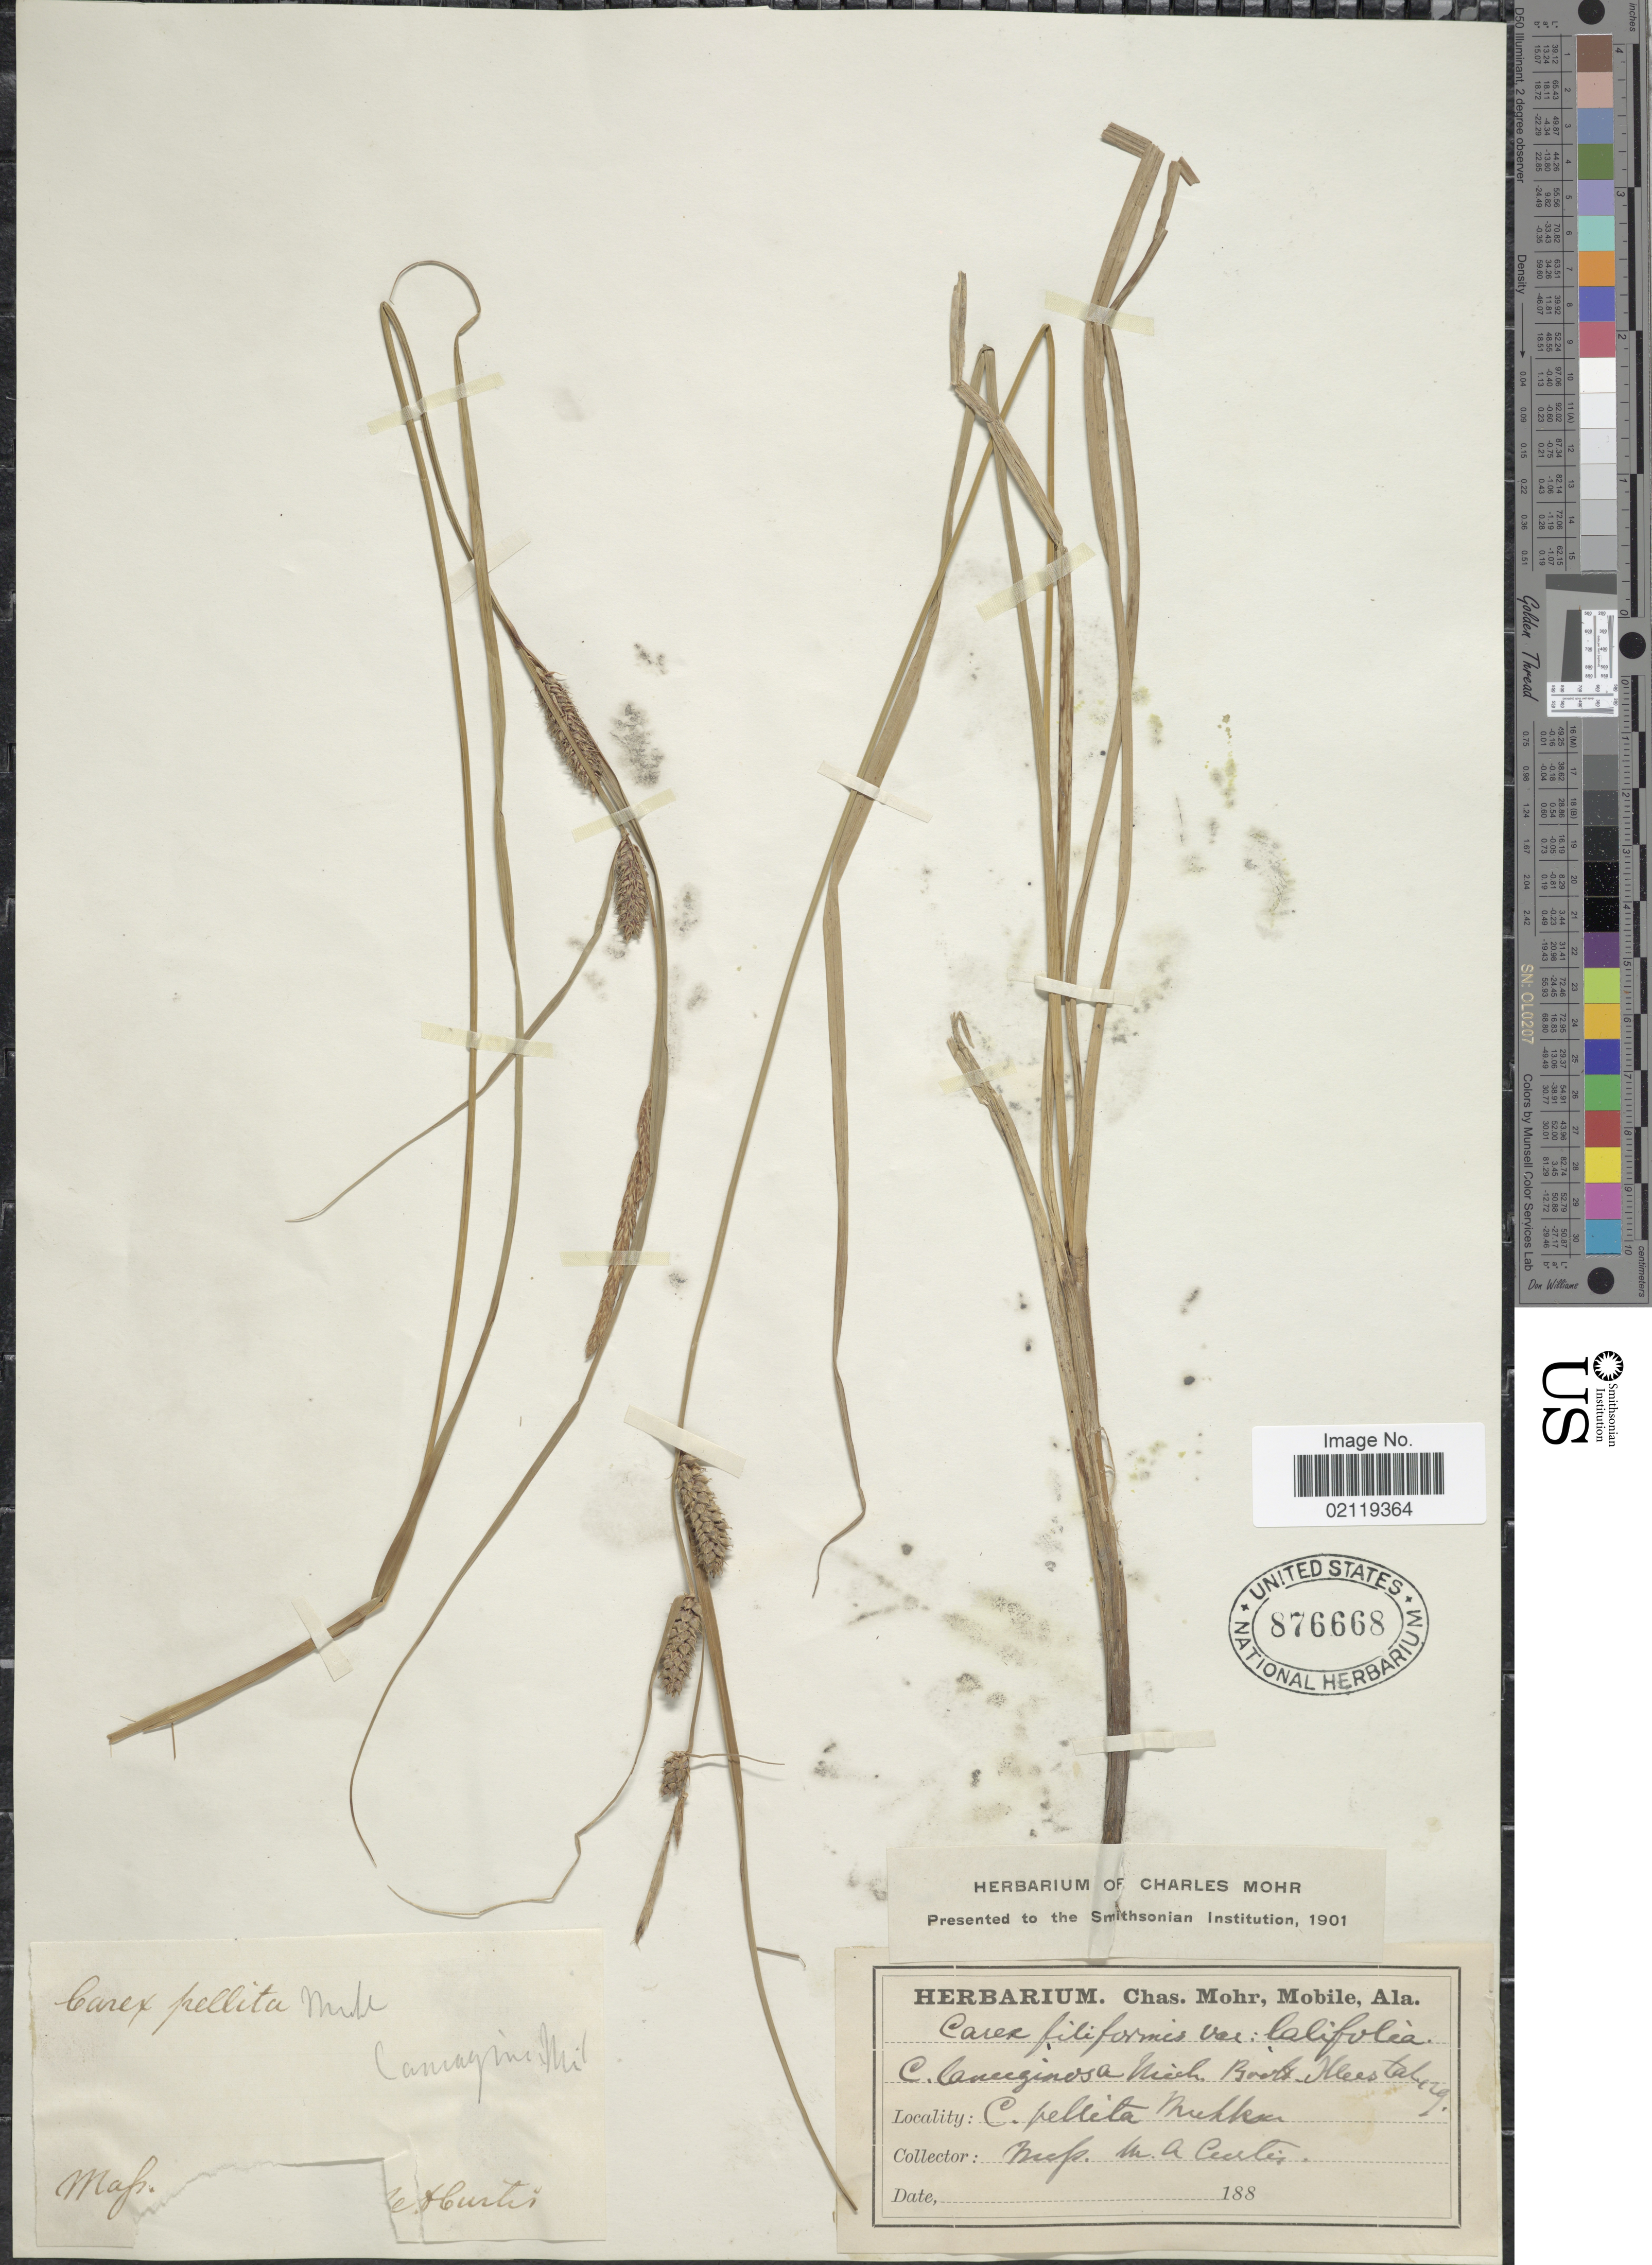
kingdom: Plantae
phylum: Tracheophyta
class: Liliopsida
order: Poales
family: Cyperaceae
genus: Carex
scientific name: Carex pellita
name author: Muhl. ex Willd.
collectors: M. A. Curtis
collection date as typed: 188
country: United States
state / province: Massachusetts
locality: Mass.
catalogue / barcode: US 876668